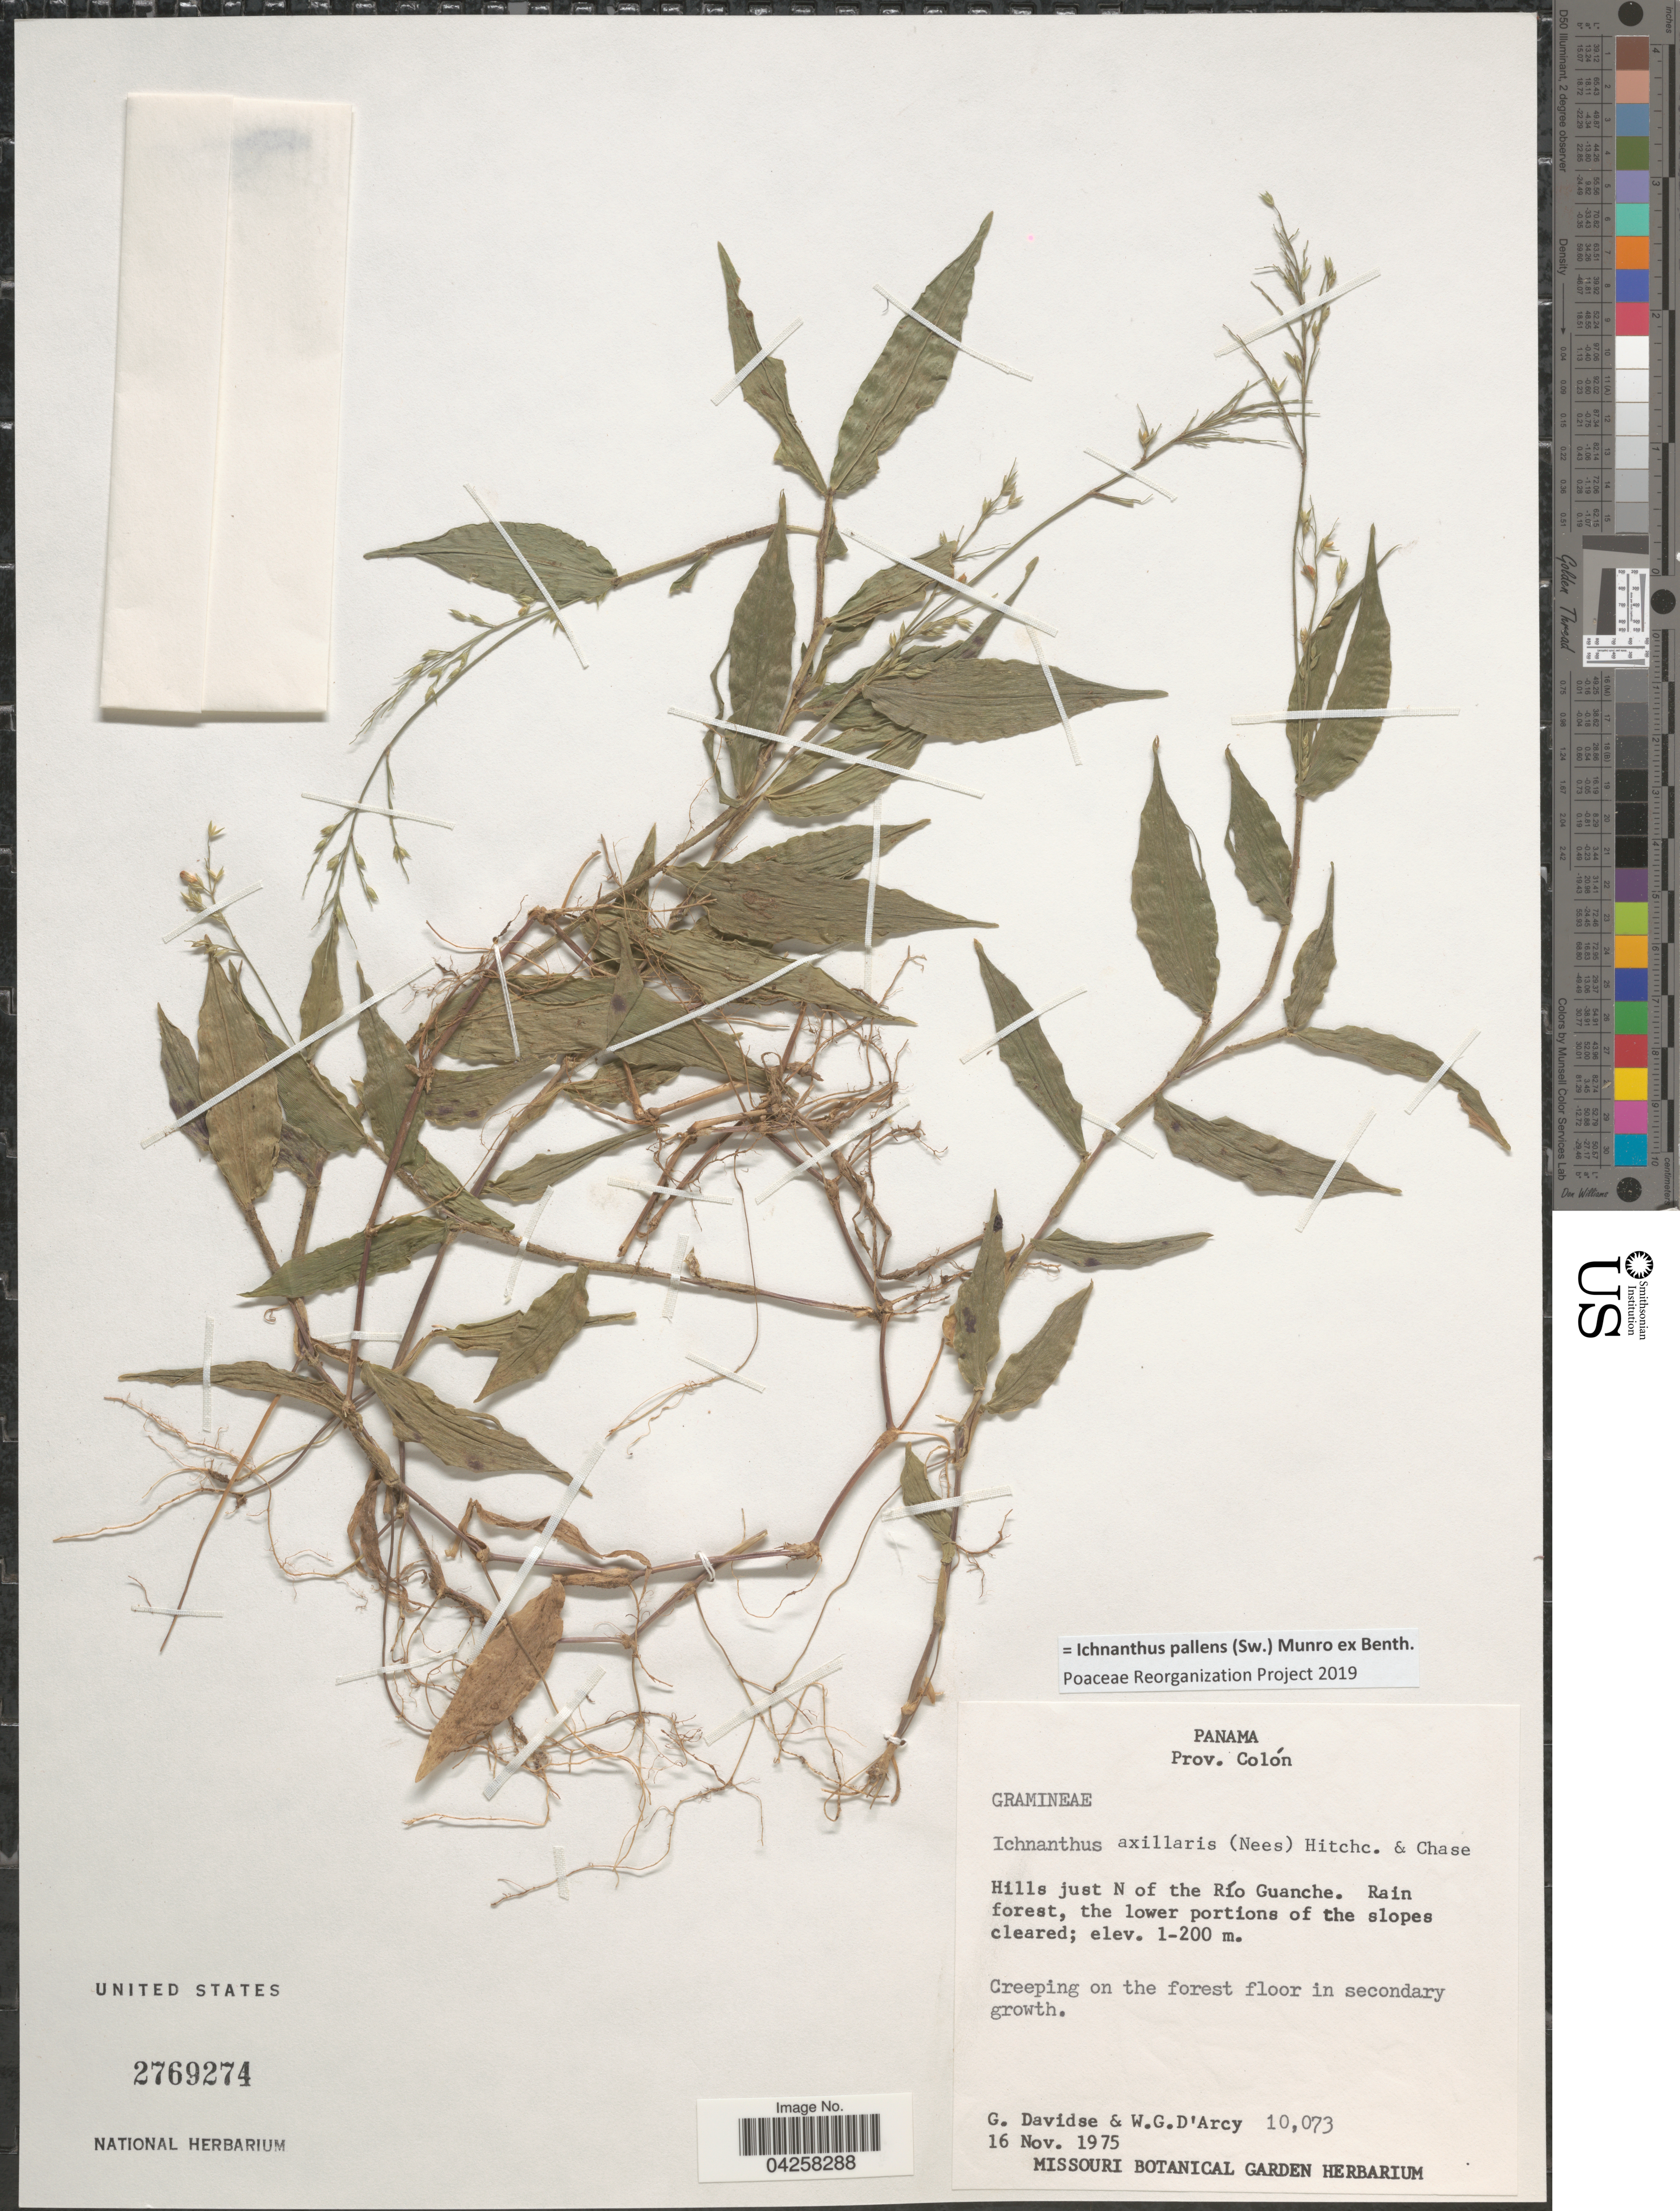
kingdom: Plantae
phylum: Tracheophyta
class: Liliopsida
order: Poales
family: Poaceae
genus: Ichnanthus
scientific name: Ichnanthus pallens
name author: (Sw.) Munro ex Benth.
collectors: G. Davidse & W. G. D'Arcy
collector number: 10073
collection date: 1975-11-16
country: Panama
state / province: Colón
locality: Hills just N of the Río Guanche. Rain forest, the lower portions of the slopes cleared.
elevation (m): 100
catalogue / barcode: US 2769274